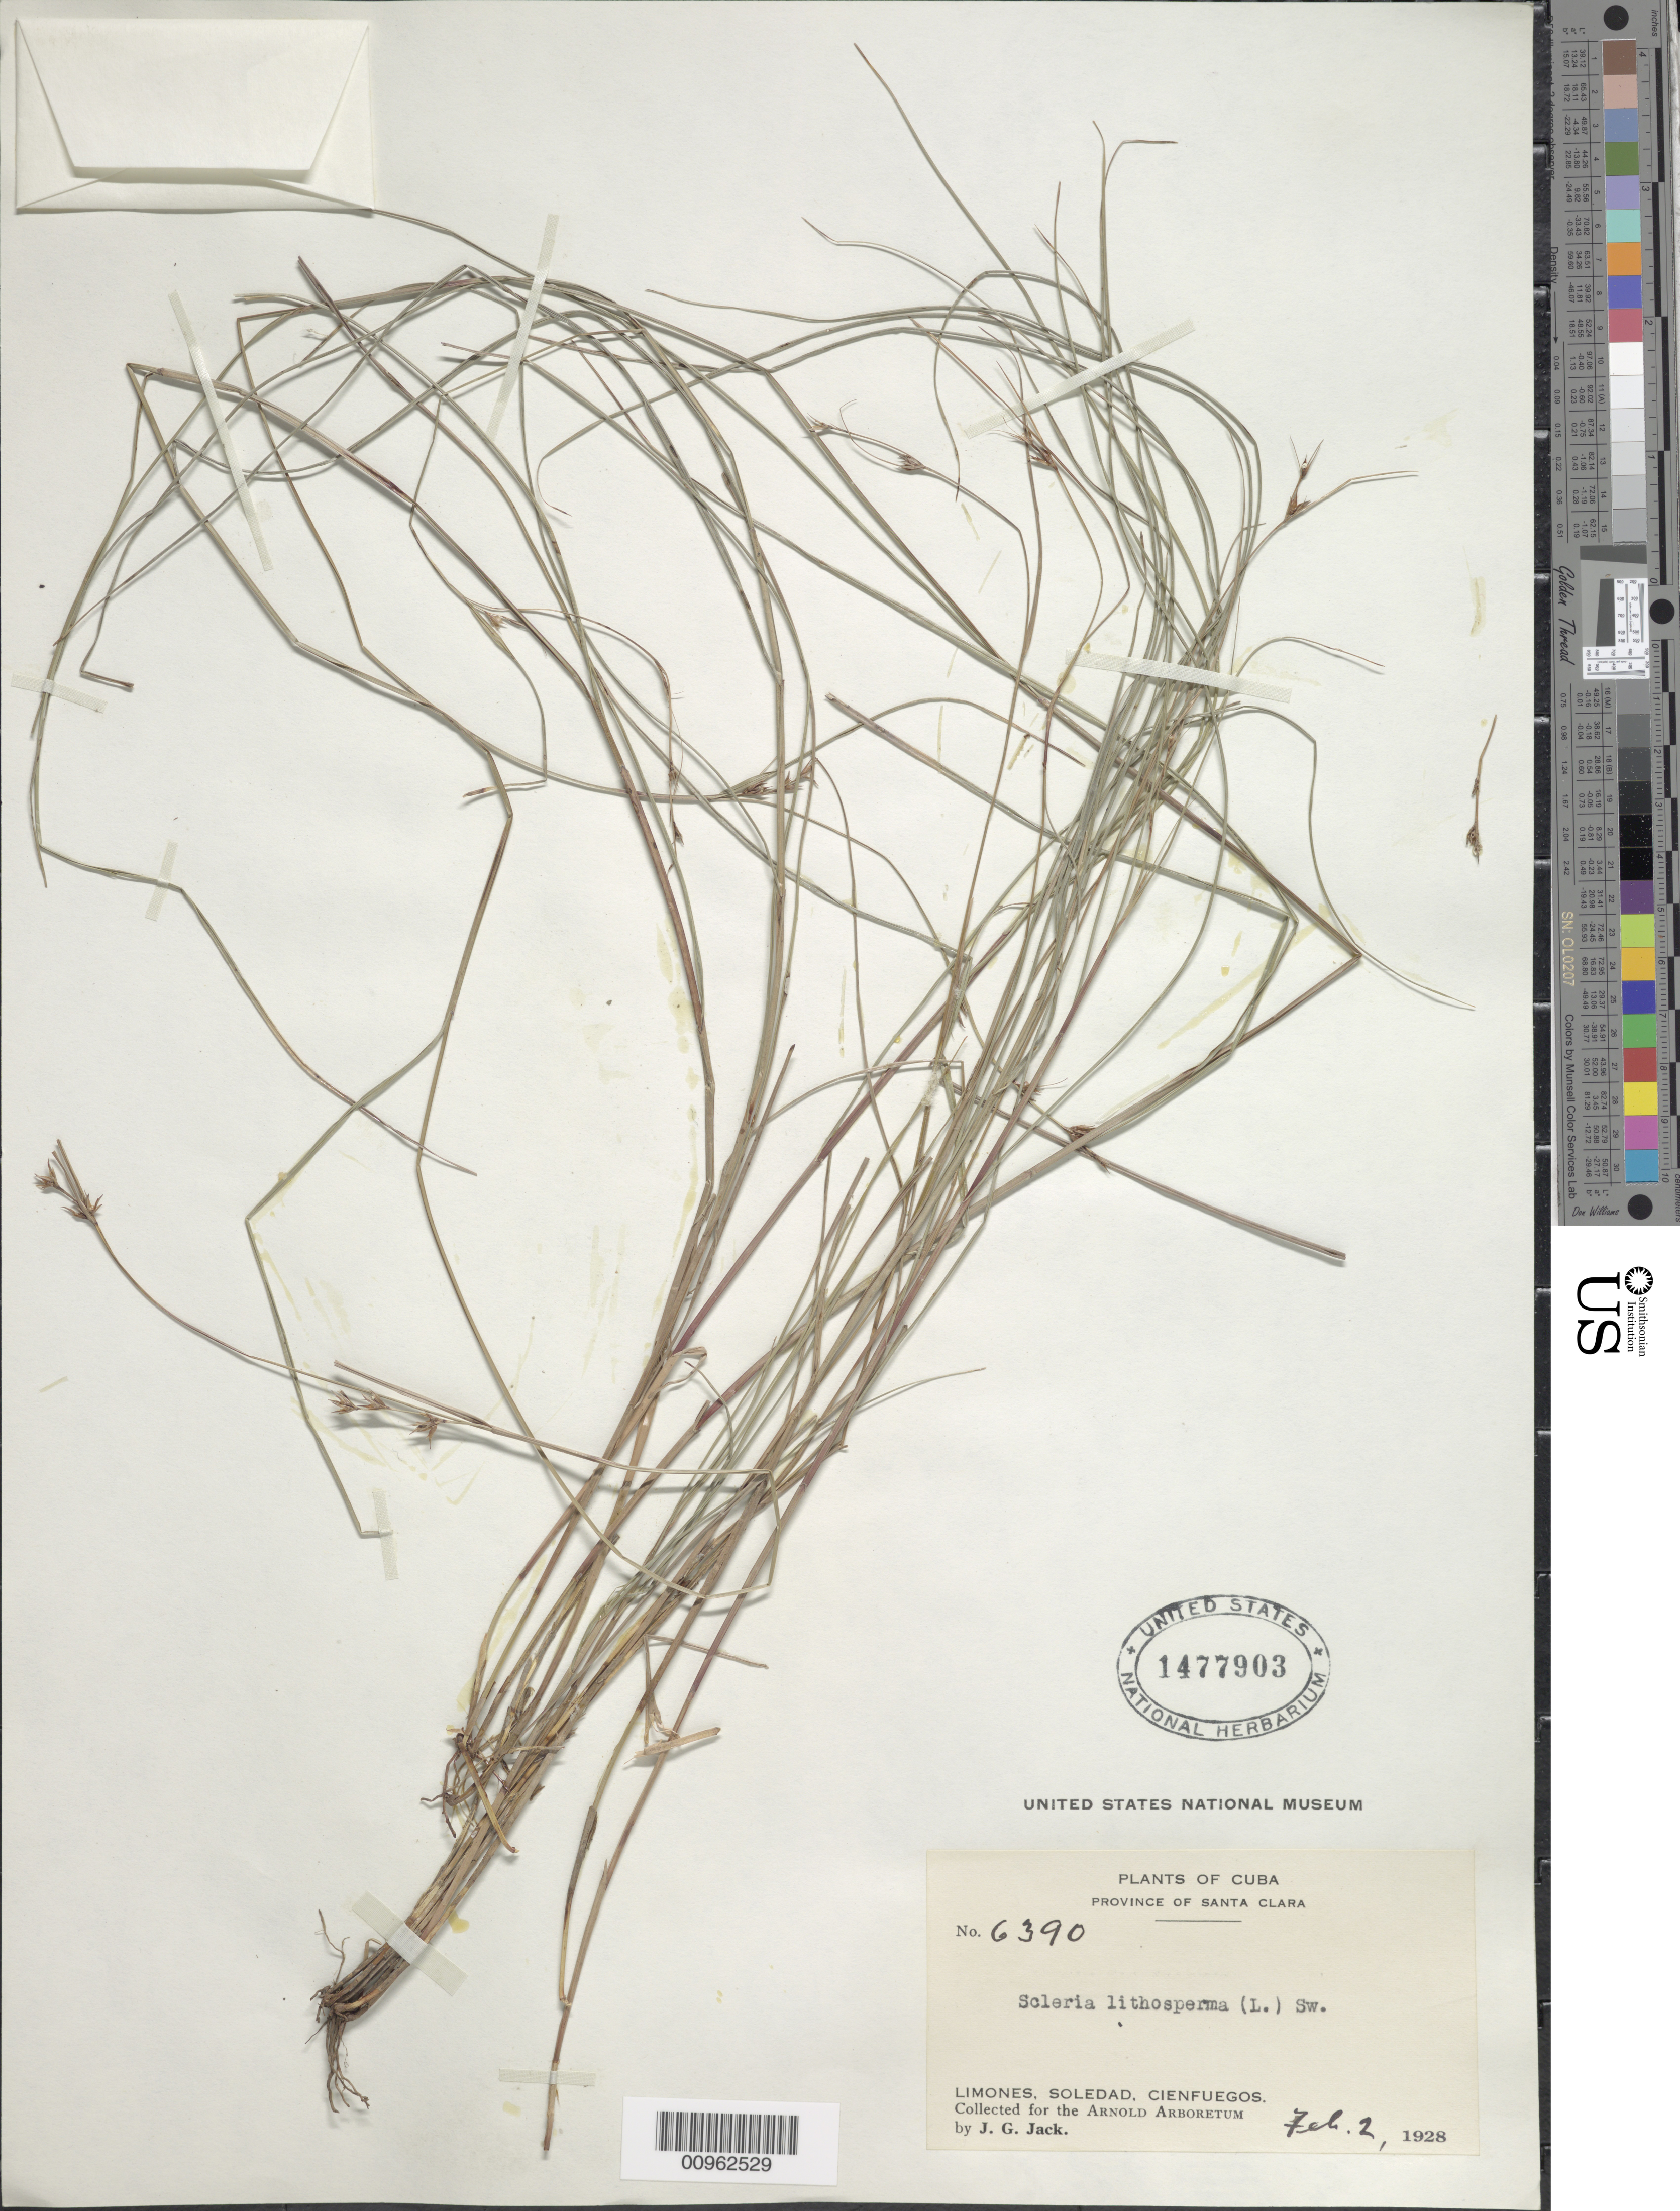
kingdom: Plantae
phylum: Tracheophyta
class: Liliopsida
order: Poales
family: Cyperaceae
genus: Scleria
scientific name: Scleria lithosperma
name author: (L.) Sw.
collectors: J. G. Jack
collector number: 6390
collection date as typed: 02 Feb 1928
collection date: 1928-02-02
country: Cuba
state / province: Cienfuegos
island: Cuba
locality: Limones, Soledad, Cienfuegos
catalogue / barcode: US 1477903